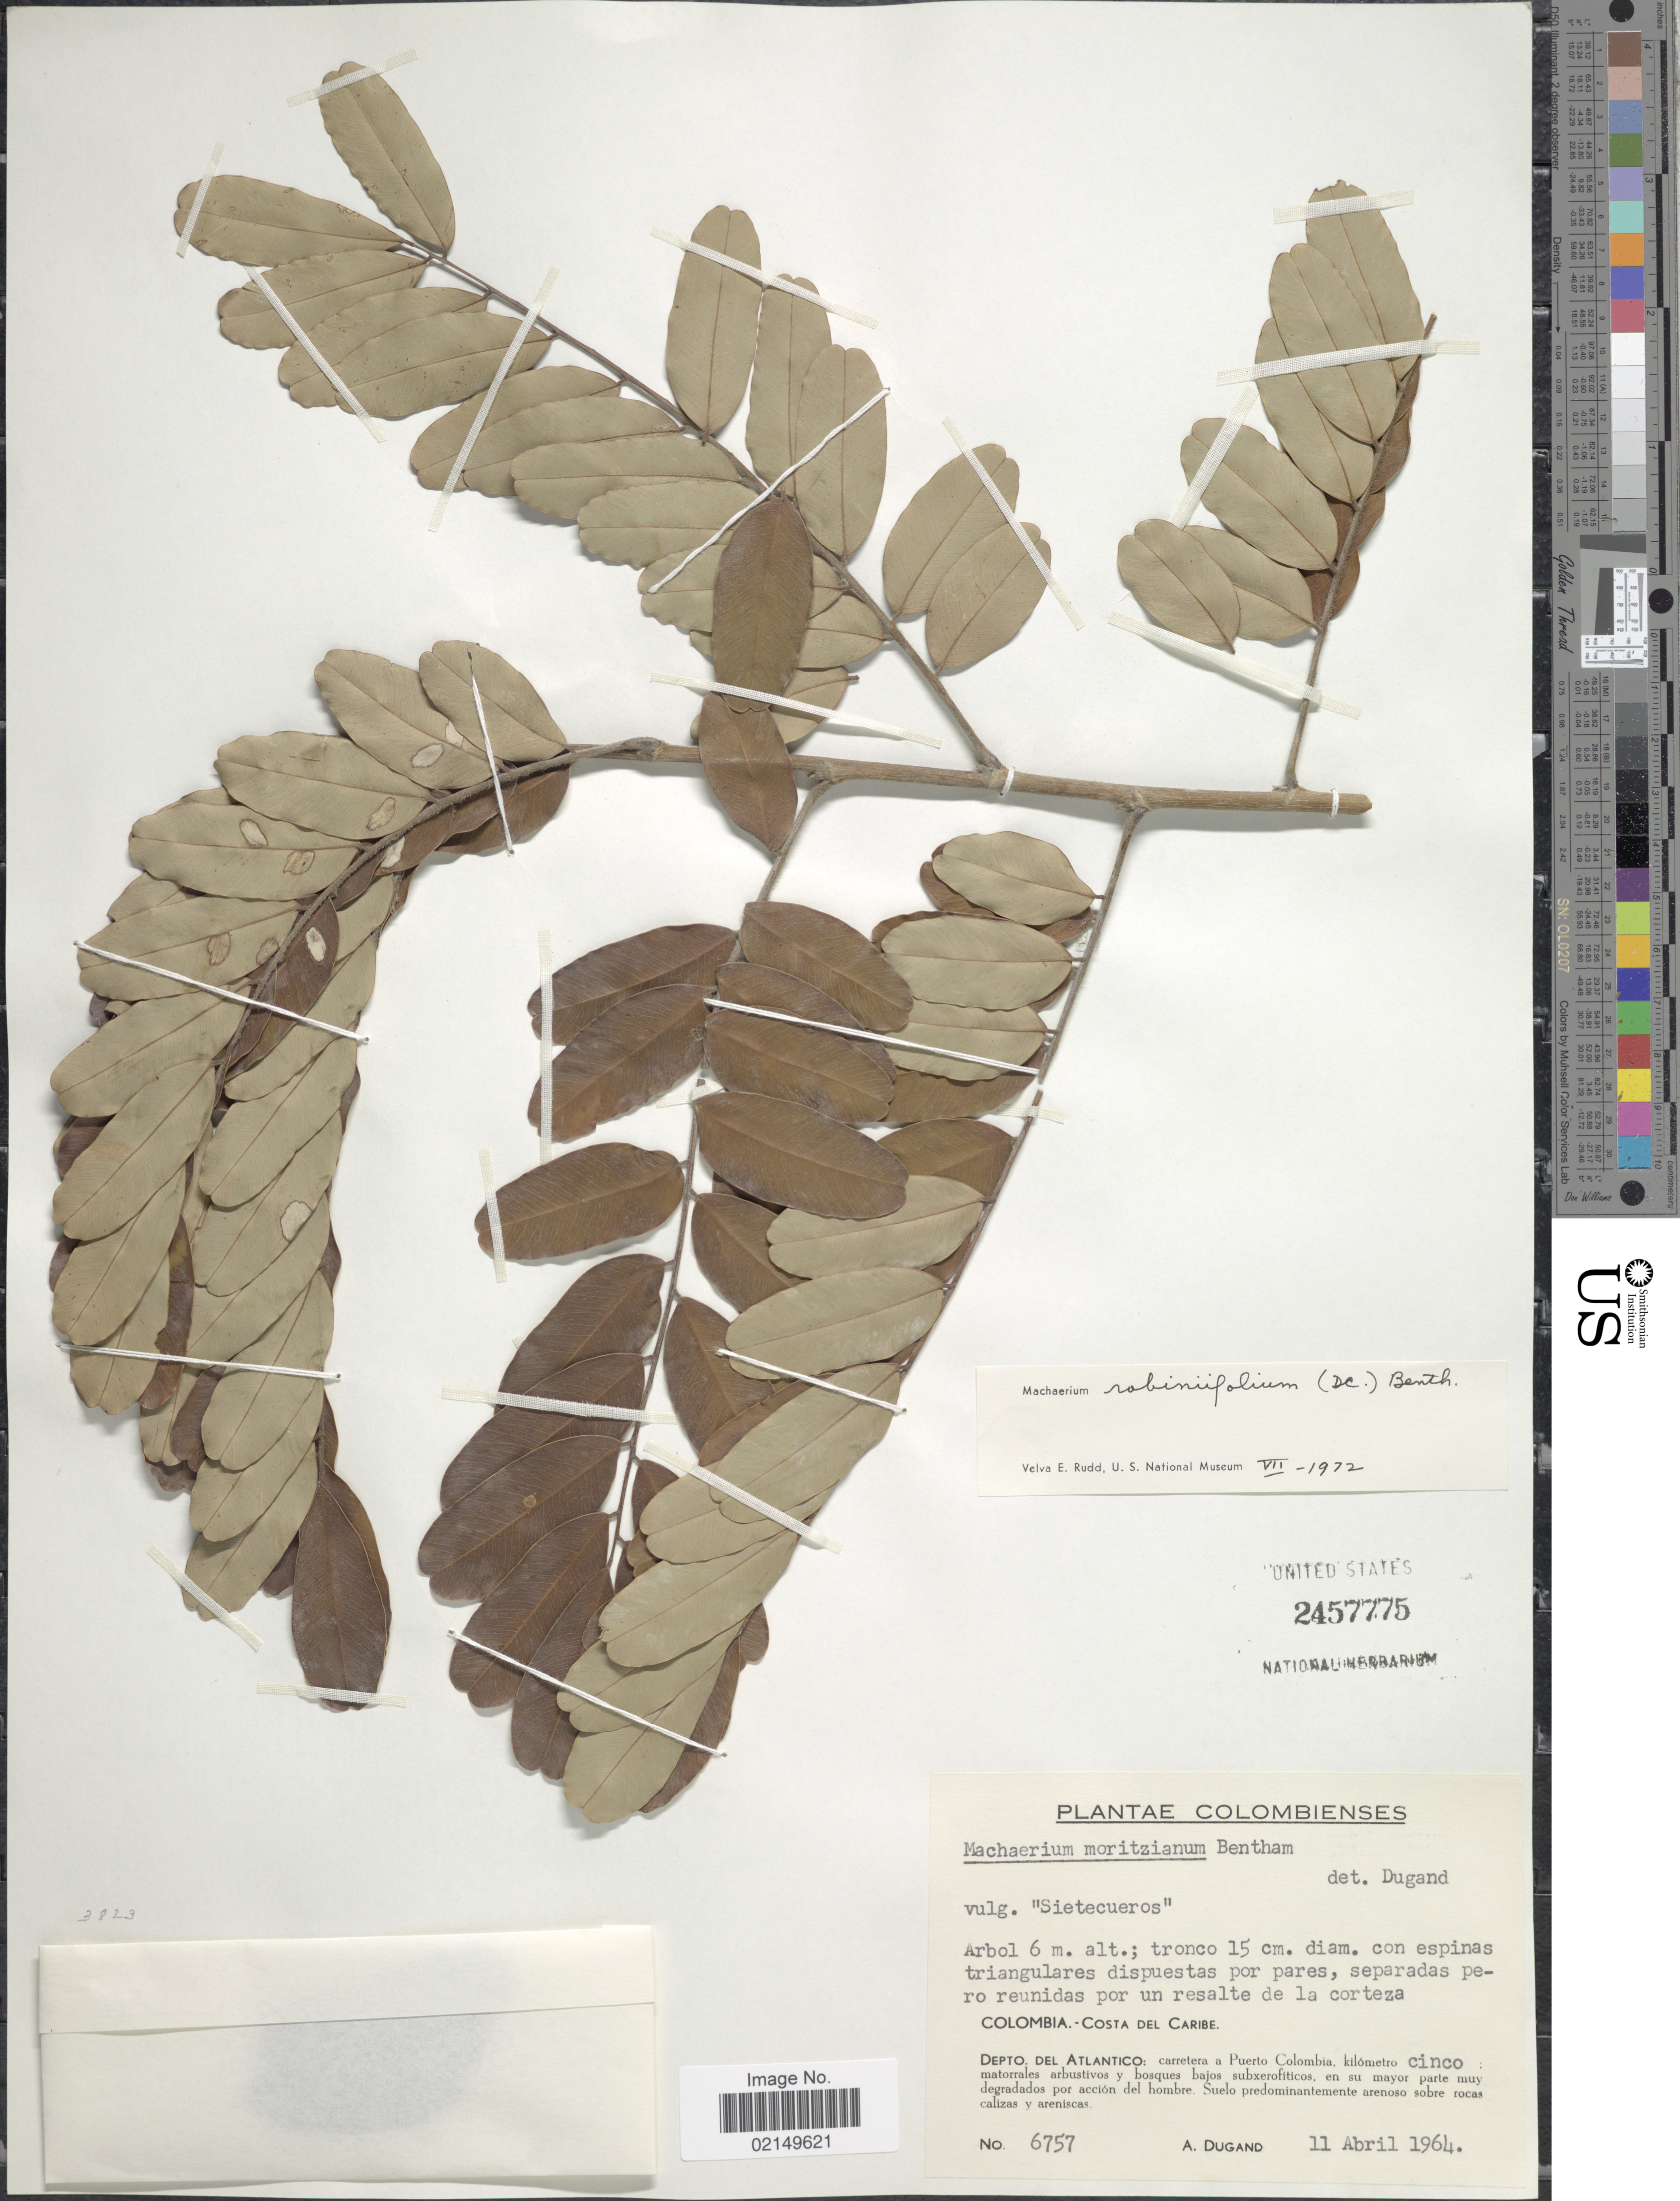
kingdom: Plantae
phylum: Tracheophyta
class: Magnoliopsida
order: Fabales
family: Fabaceae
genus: Machaerium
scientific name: Machaerium robinifolium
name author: (DC.) Vogel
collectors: A. Dugand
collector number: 6757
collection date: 1964-04-11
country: Colombia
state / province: Atlántico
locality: Colombia, Depto. del Atlantico: carretera a Puerto Cololmbia, kilometro cinco matorrales arbustivos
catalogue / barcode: US 2457775